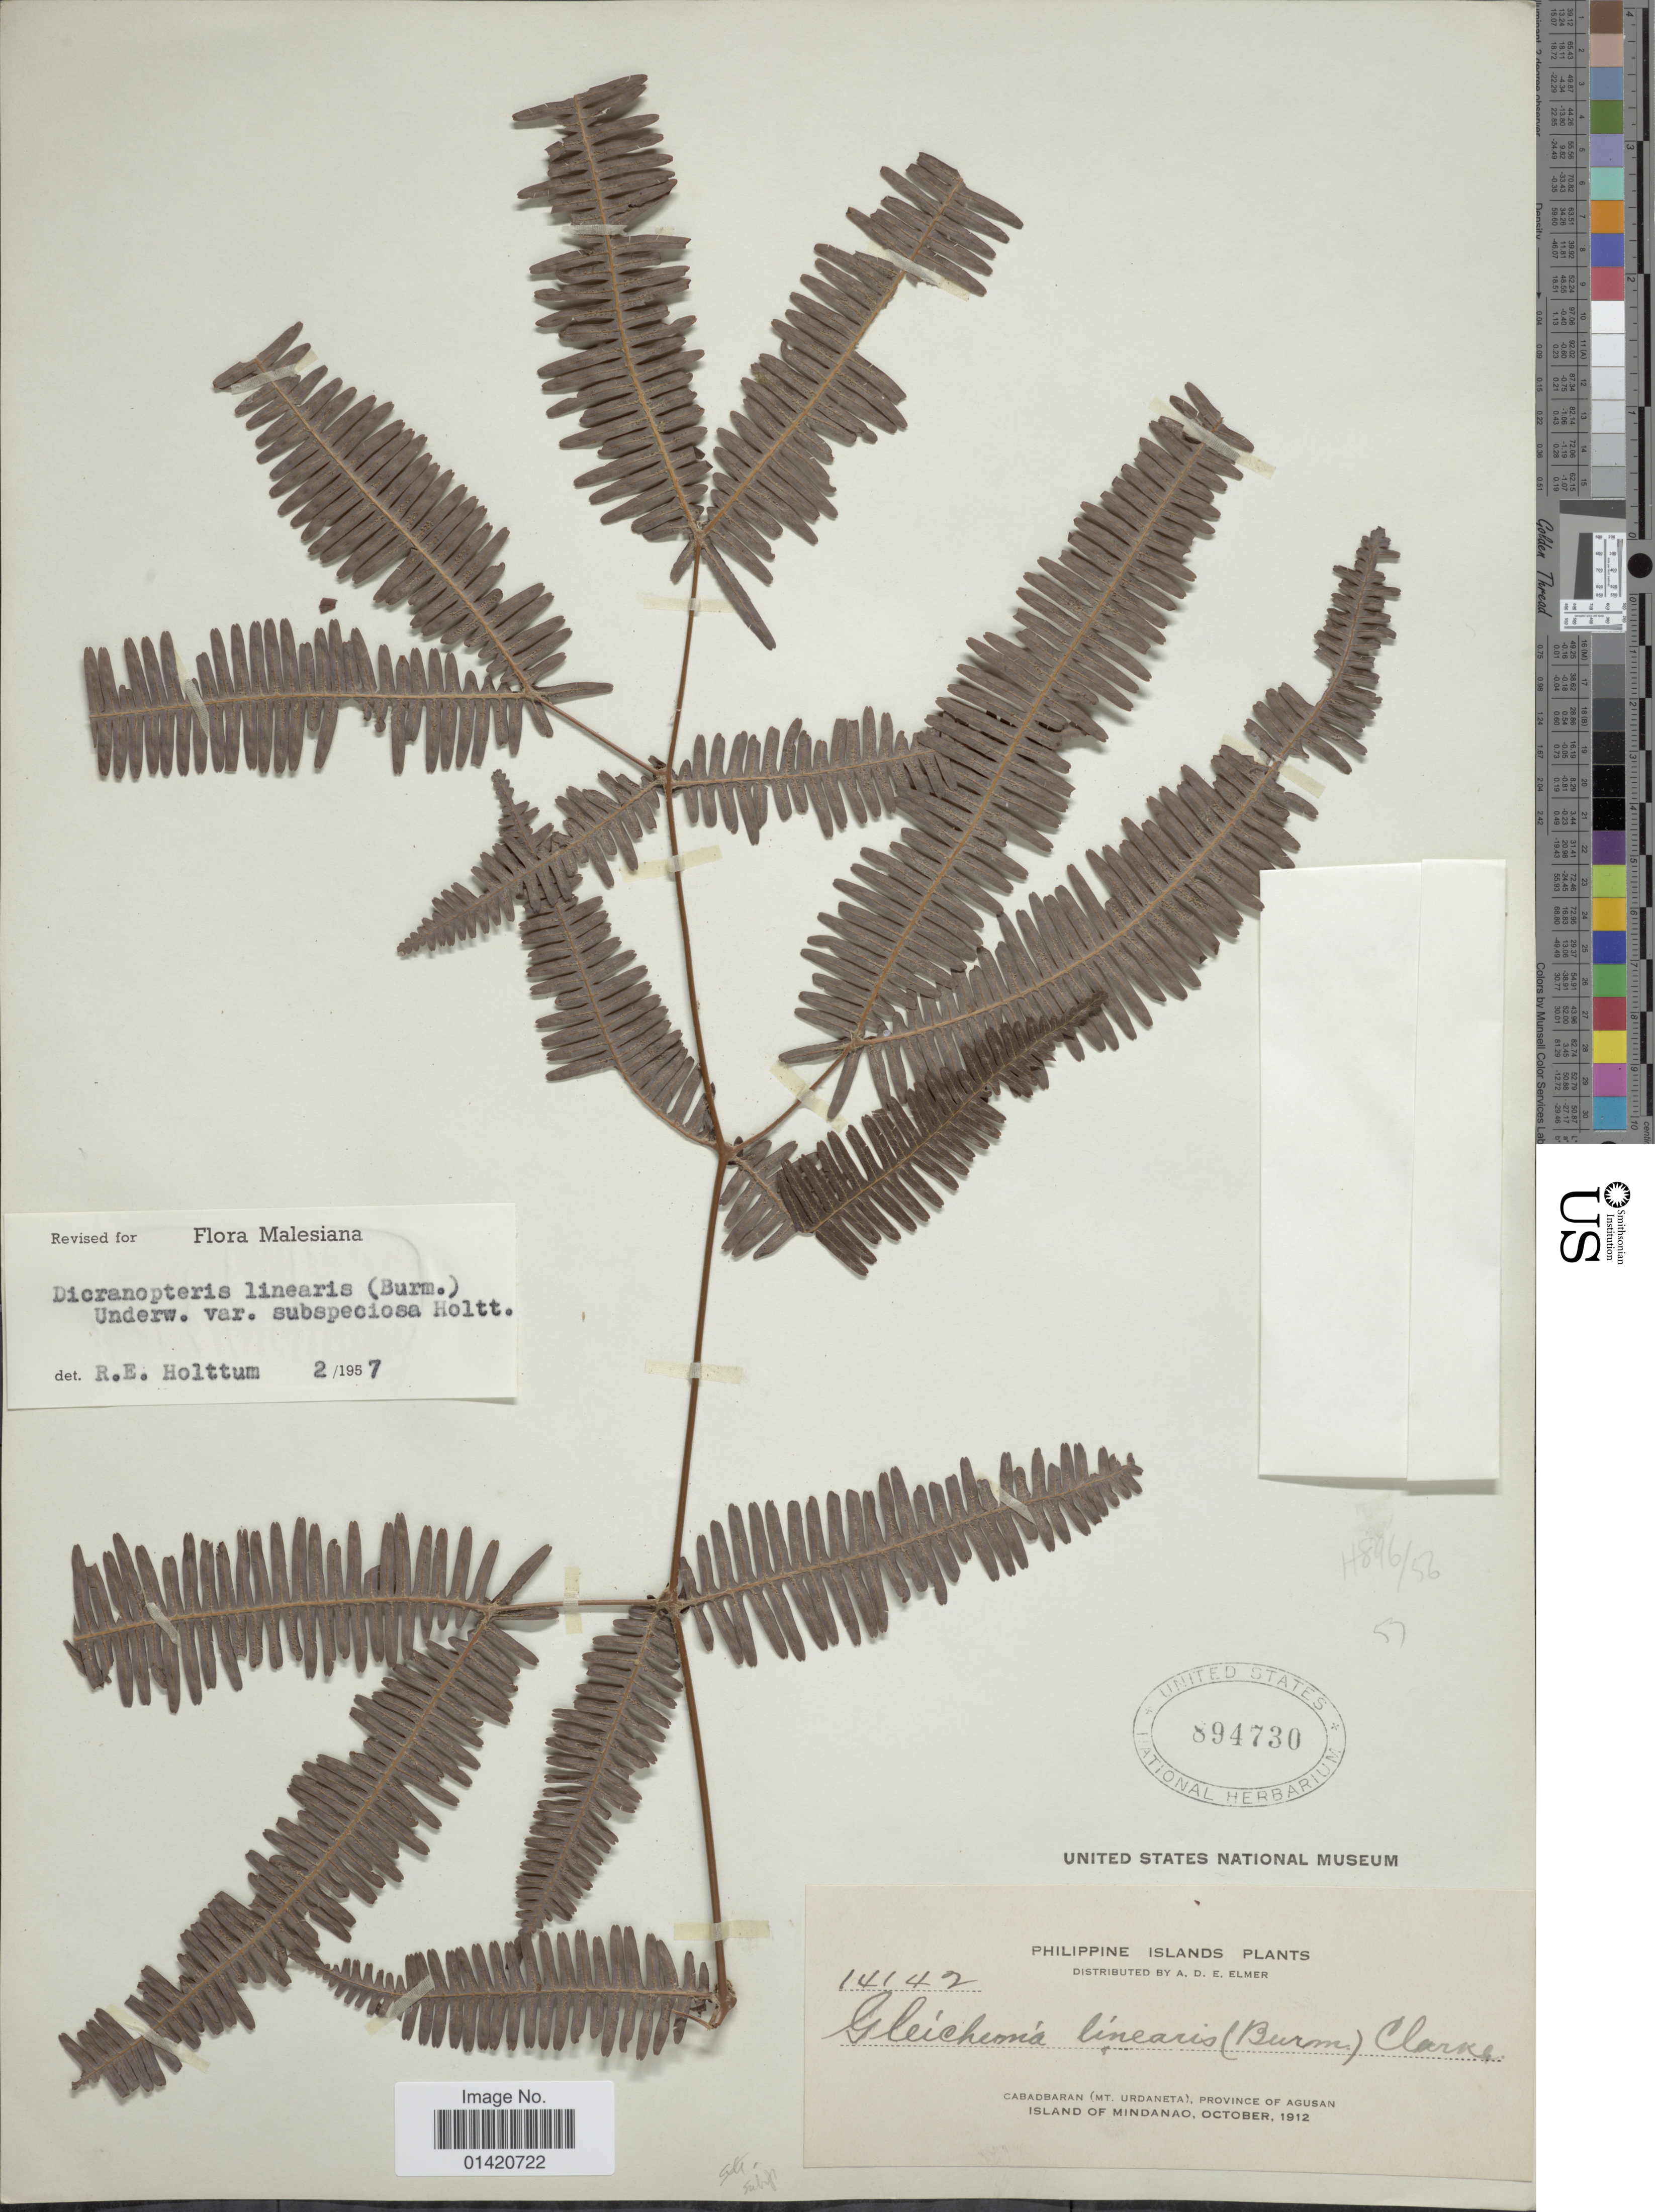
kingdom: Plantae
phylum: Tracheophyta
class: Polypodiopsida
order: Gleicheniales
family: Gleicheniaceae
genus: Dicranopteris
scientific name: Dicranopteris linearis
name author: (Burm. f.) Underw.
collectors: A. D. E. Elmer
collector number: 14142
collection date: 1912-10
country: Philippines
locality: Cabadbaran (Mt Urdaneta), province of Agusan, Island of Mindanao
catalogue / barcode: US 894730